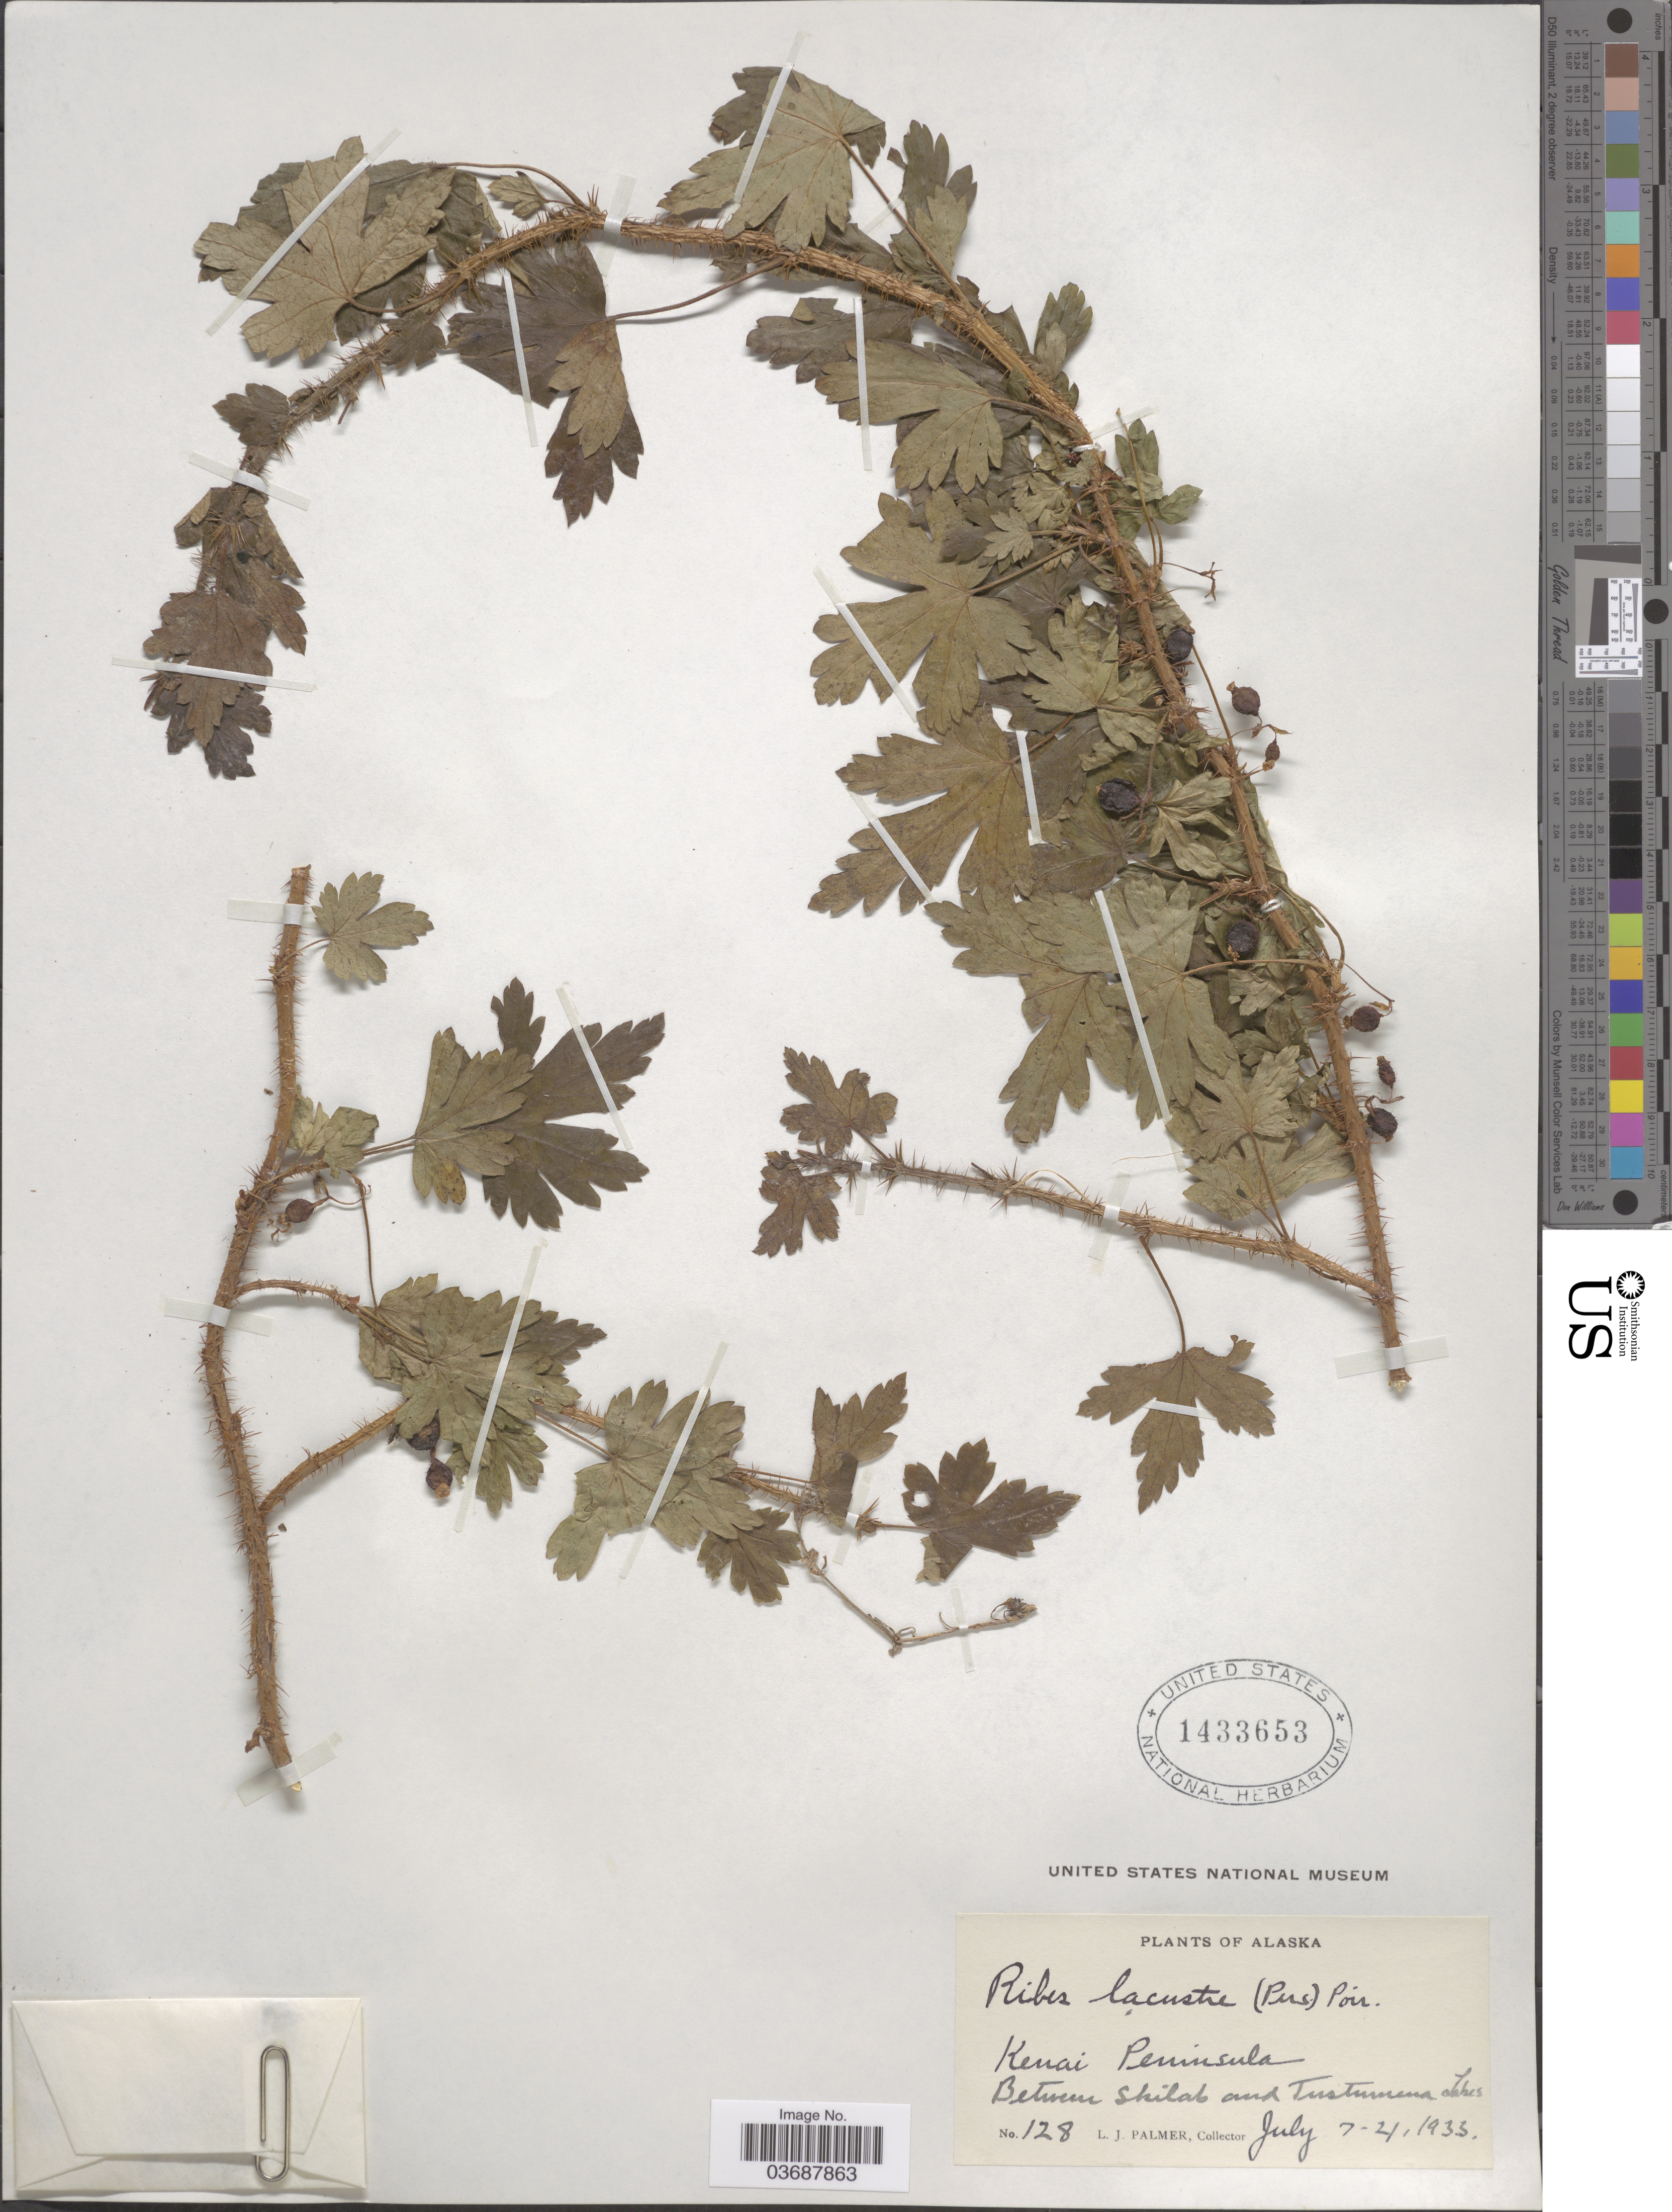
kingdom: Plantae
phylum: Tracheophyta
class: Magnoliopsida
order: Saxifragales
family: Grossulariaceae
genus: Ribes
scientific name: Ribes lacustre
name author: (Pers.) Poir.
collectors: L. J. Palmer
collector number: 128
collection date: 1933-07-07/1933-07-21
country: United States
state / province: Alaska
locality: Kenai Peninsula. Between Skilak and Tustumena Lakes.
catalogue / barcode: US 1433653